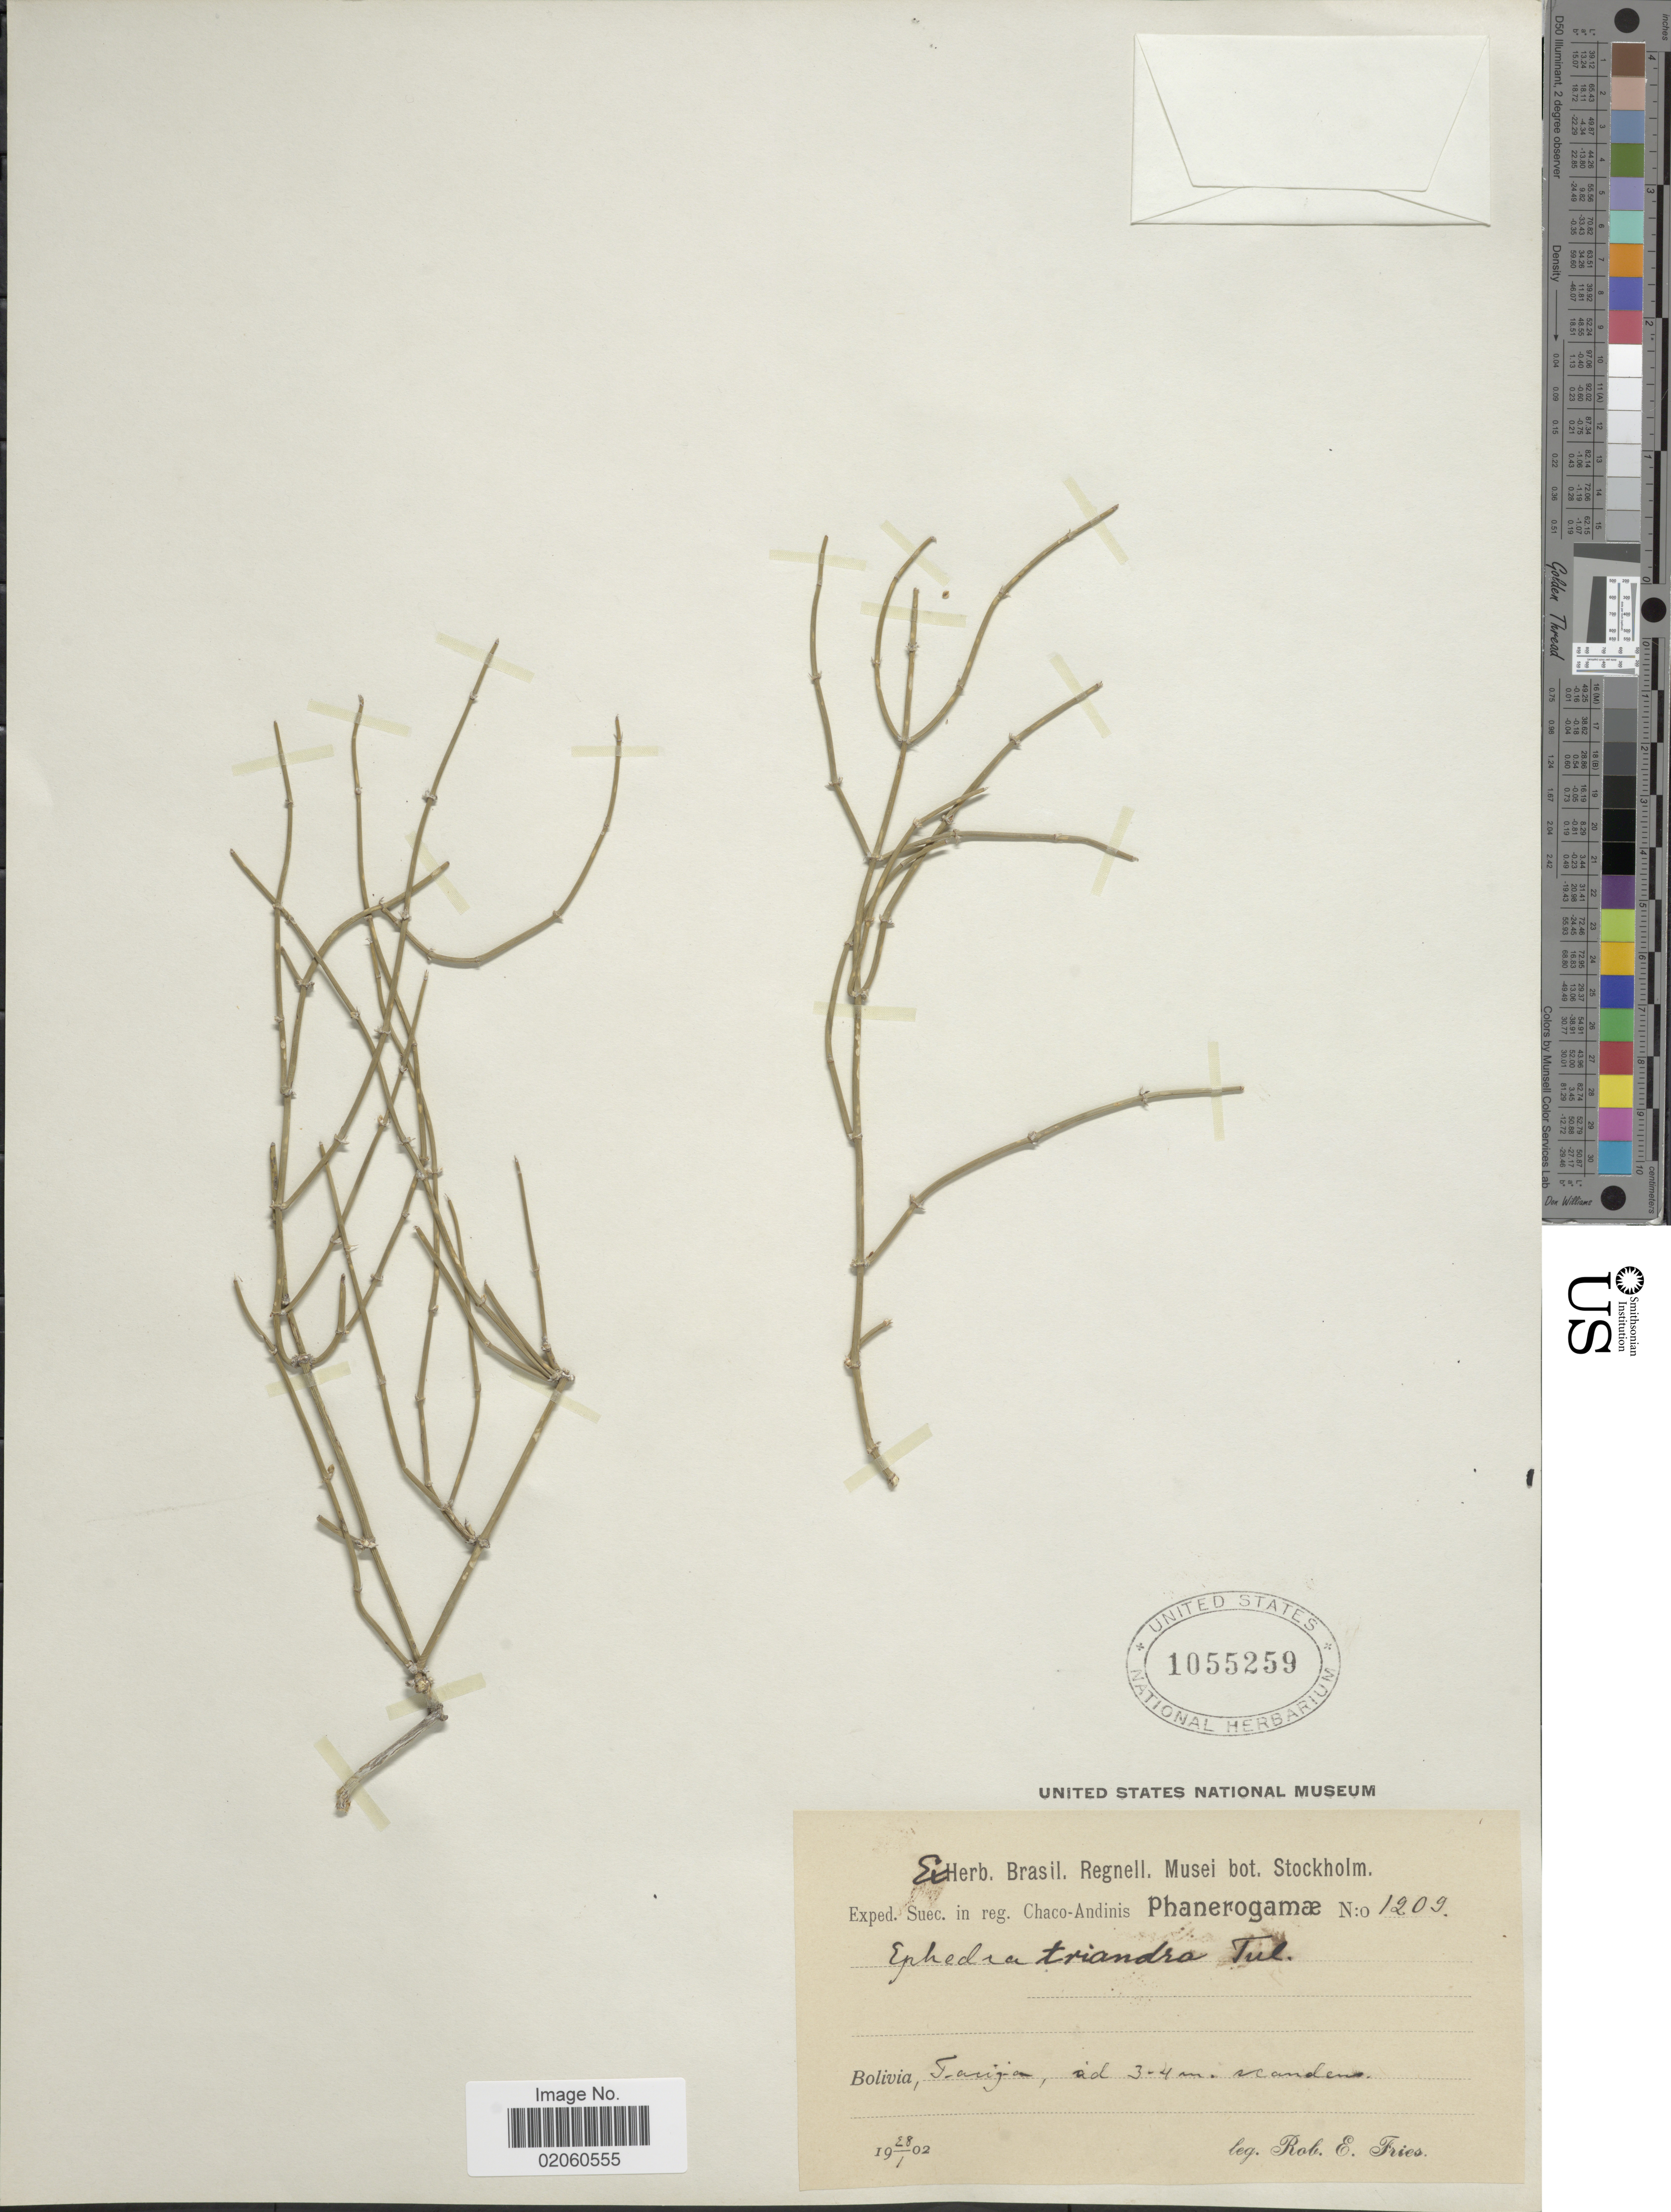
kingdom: Plantae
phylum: Tracheophyta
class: Gnetopsida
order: Ephedrales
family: Ephedraceae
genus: Ephedra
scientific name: Ephedra triandra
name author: Tul.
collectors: R. E. Fries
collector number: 1209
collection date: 1902-01-28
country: Bolivia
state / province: Tarija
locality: Suec. in reg. Chaco-Andinis Phanerogamae.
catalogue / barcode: US 1055259